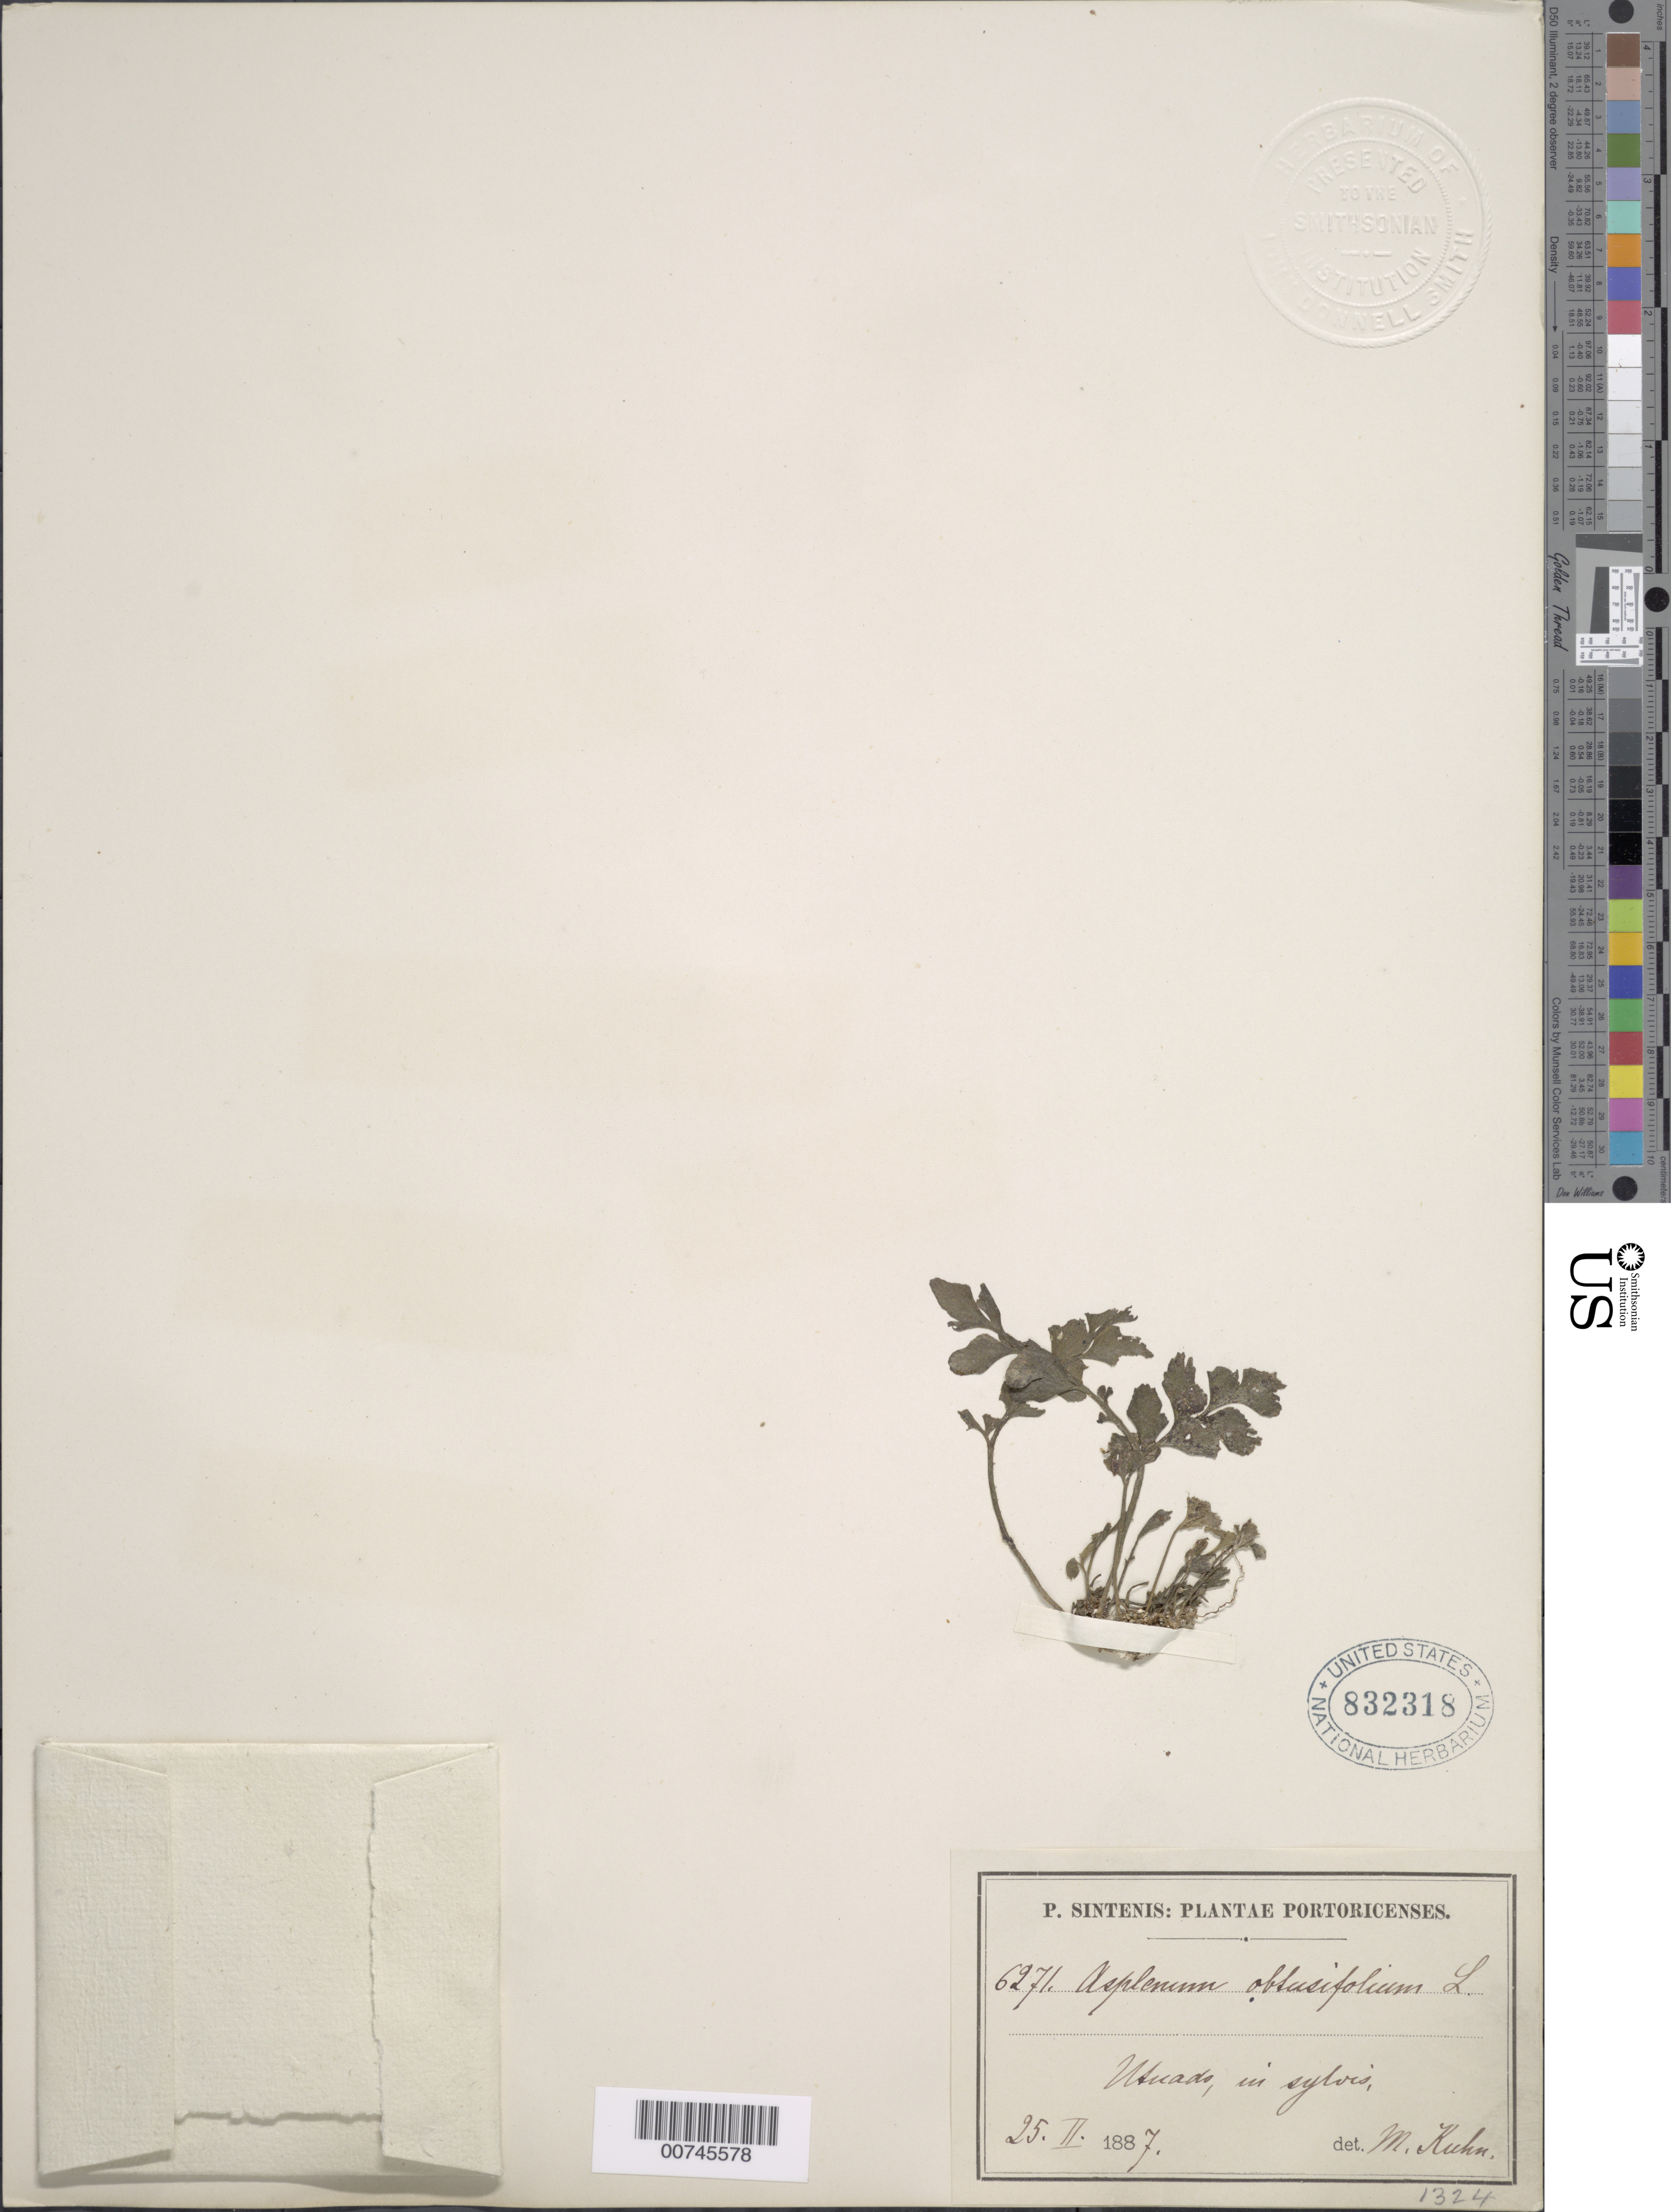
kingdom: Plantae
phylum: Tracheophyta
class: Polypodiopsida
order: Polypodiales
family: Aspleniaceae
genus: Asplenium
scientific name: Asplenium obtusifolium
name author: L.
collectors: P. Sintenis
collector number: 6271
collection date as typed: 25 Feb 1887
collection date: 1887-02-25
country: Puerto Rico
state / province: Utuado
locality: Utuado in sylvis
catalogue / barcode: US 832318